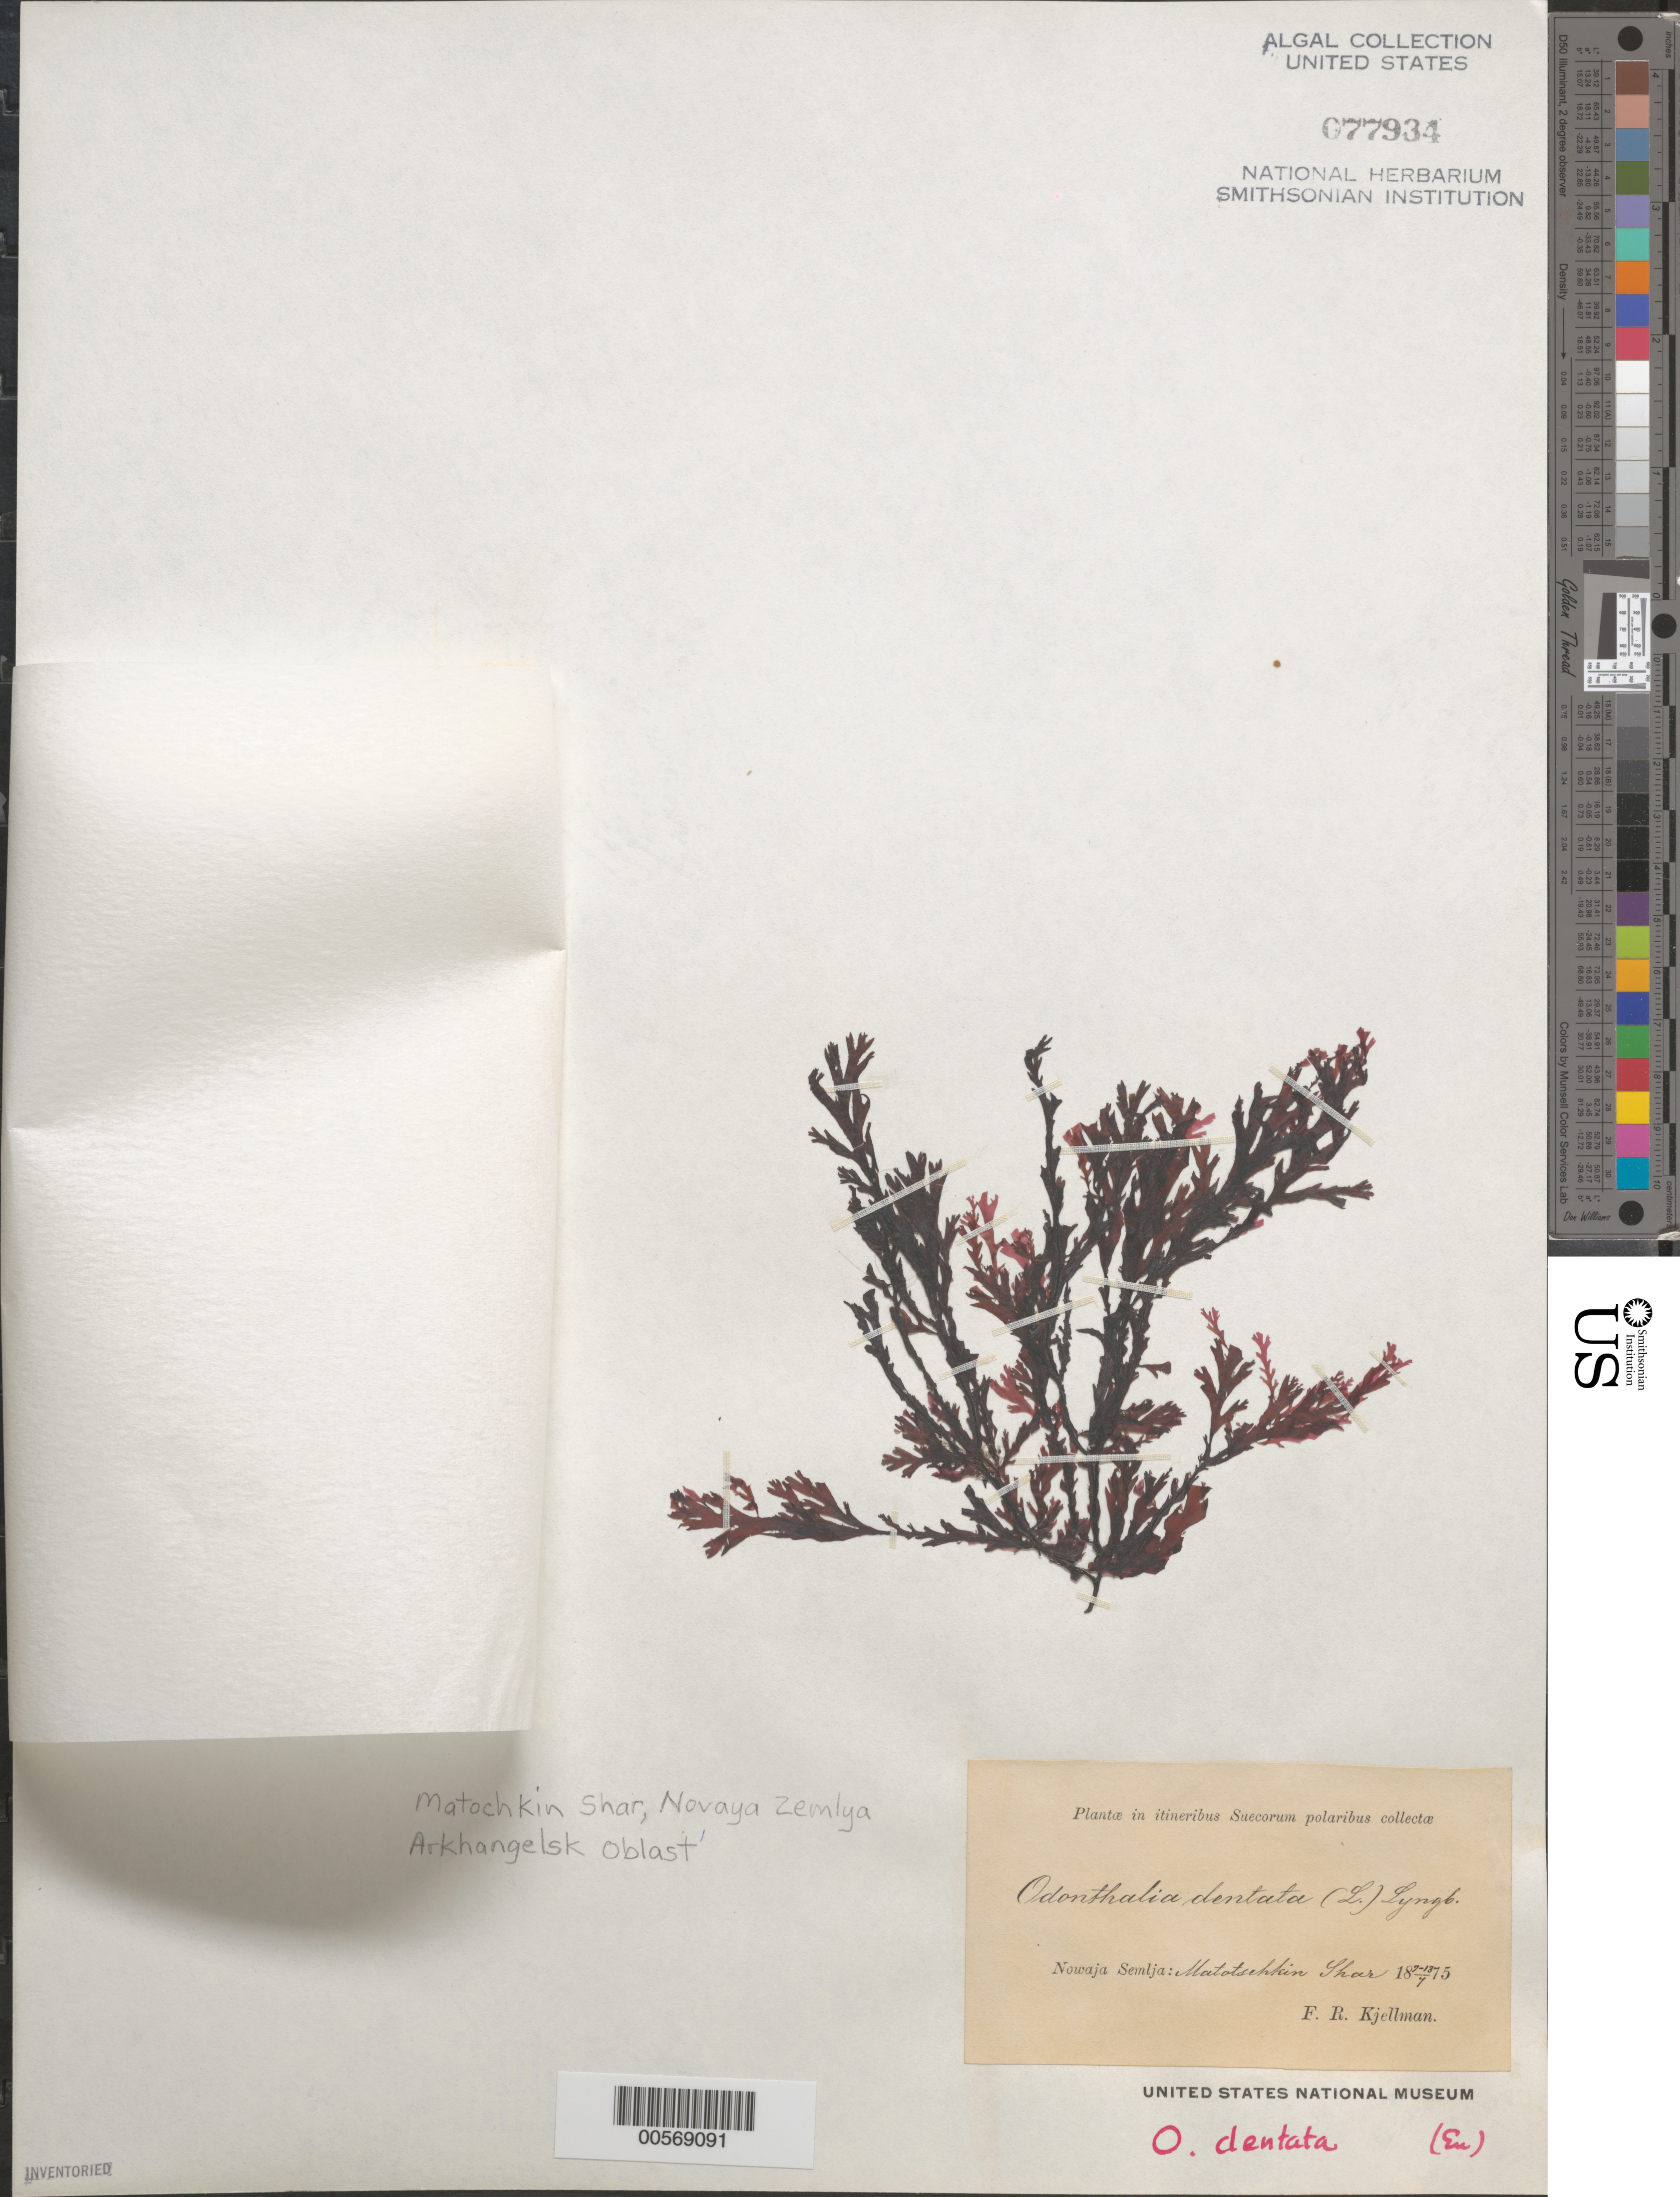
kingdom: Plantae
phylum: Rhodophyta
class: Florideophyceae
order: Ceramiales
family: Rhodomelaceae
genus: Odonthalia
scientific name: Odonthalia dentata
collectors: F. R. Kjellman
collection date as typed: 07 Jul 1875 TO 13 Jul 1875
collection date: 1875-07-07/1875-07-13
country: Russian Federation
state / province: Arkhangelsk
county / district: Novaya Zemlya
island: Novaya Zemlya (Nowaja Semlja)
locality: Matochkin Shar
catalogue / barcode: US 77934